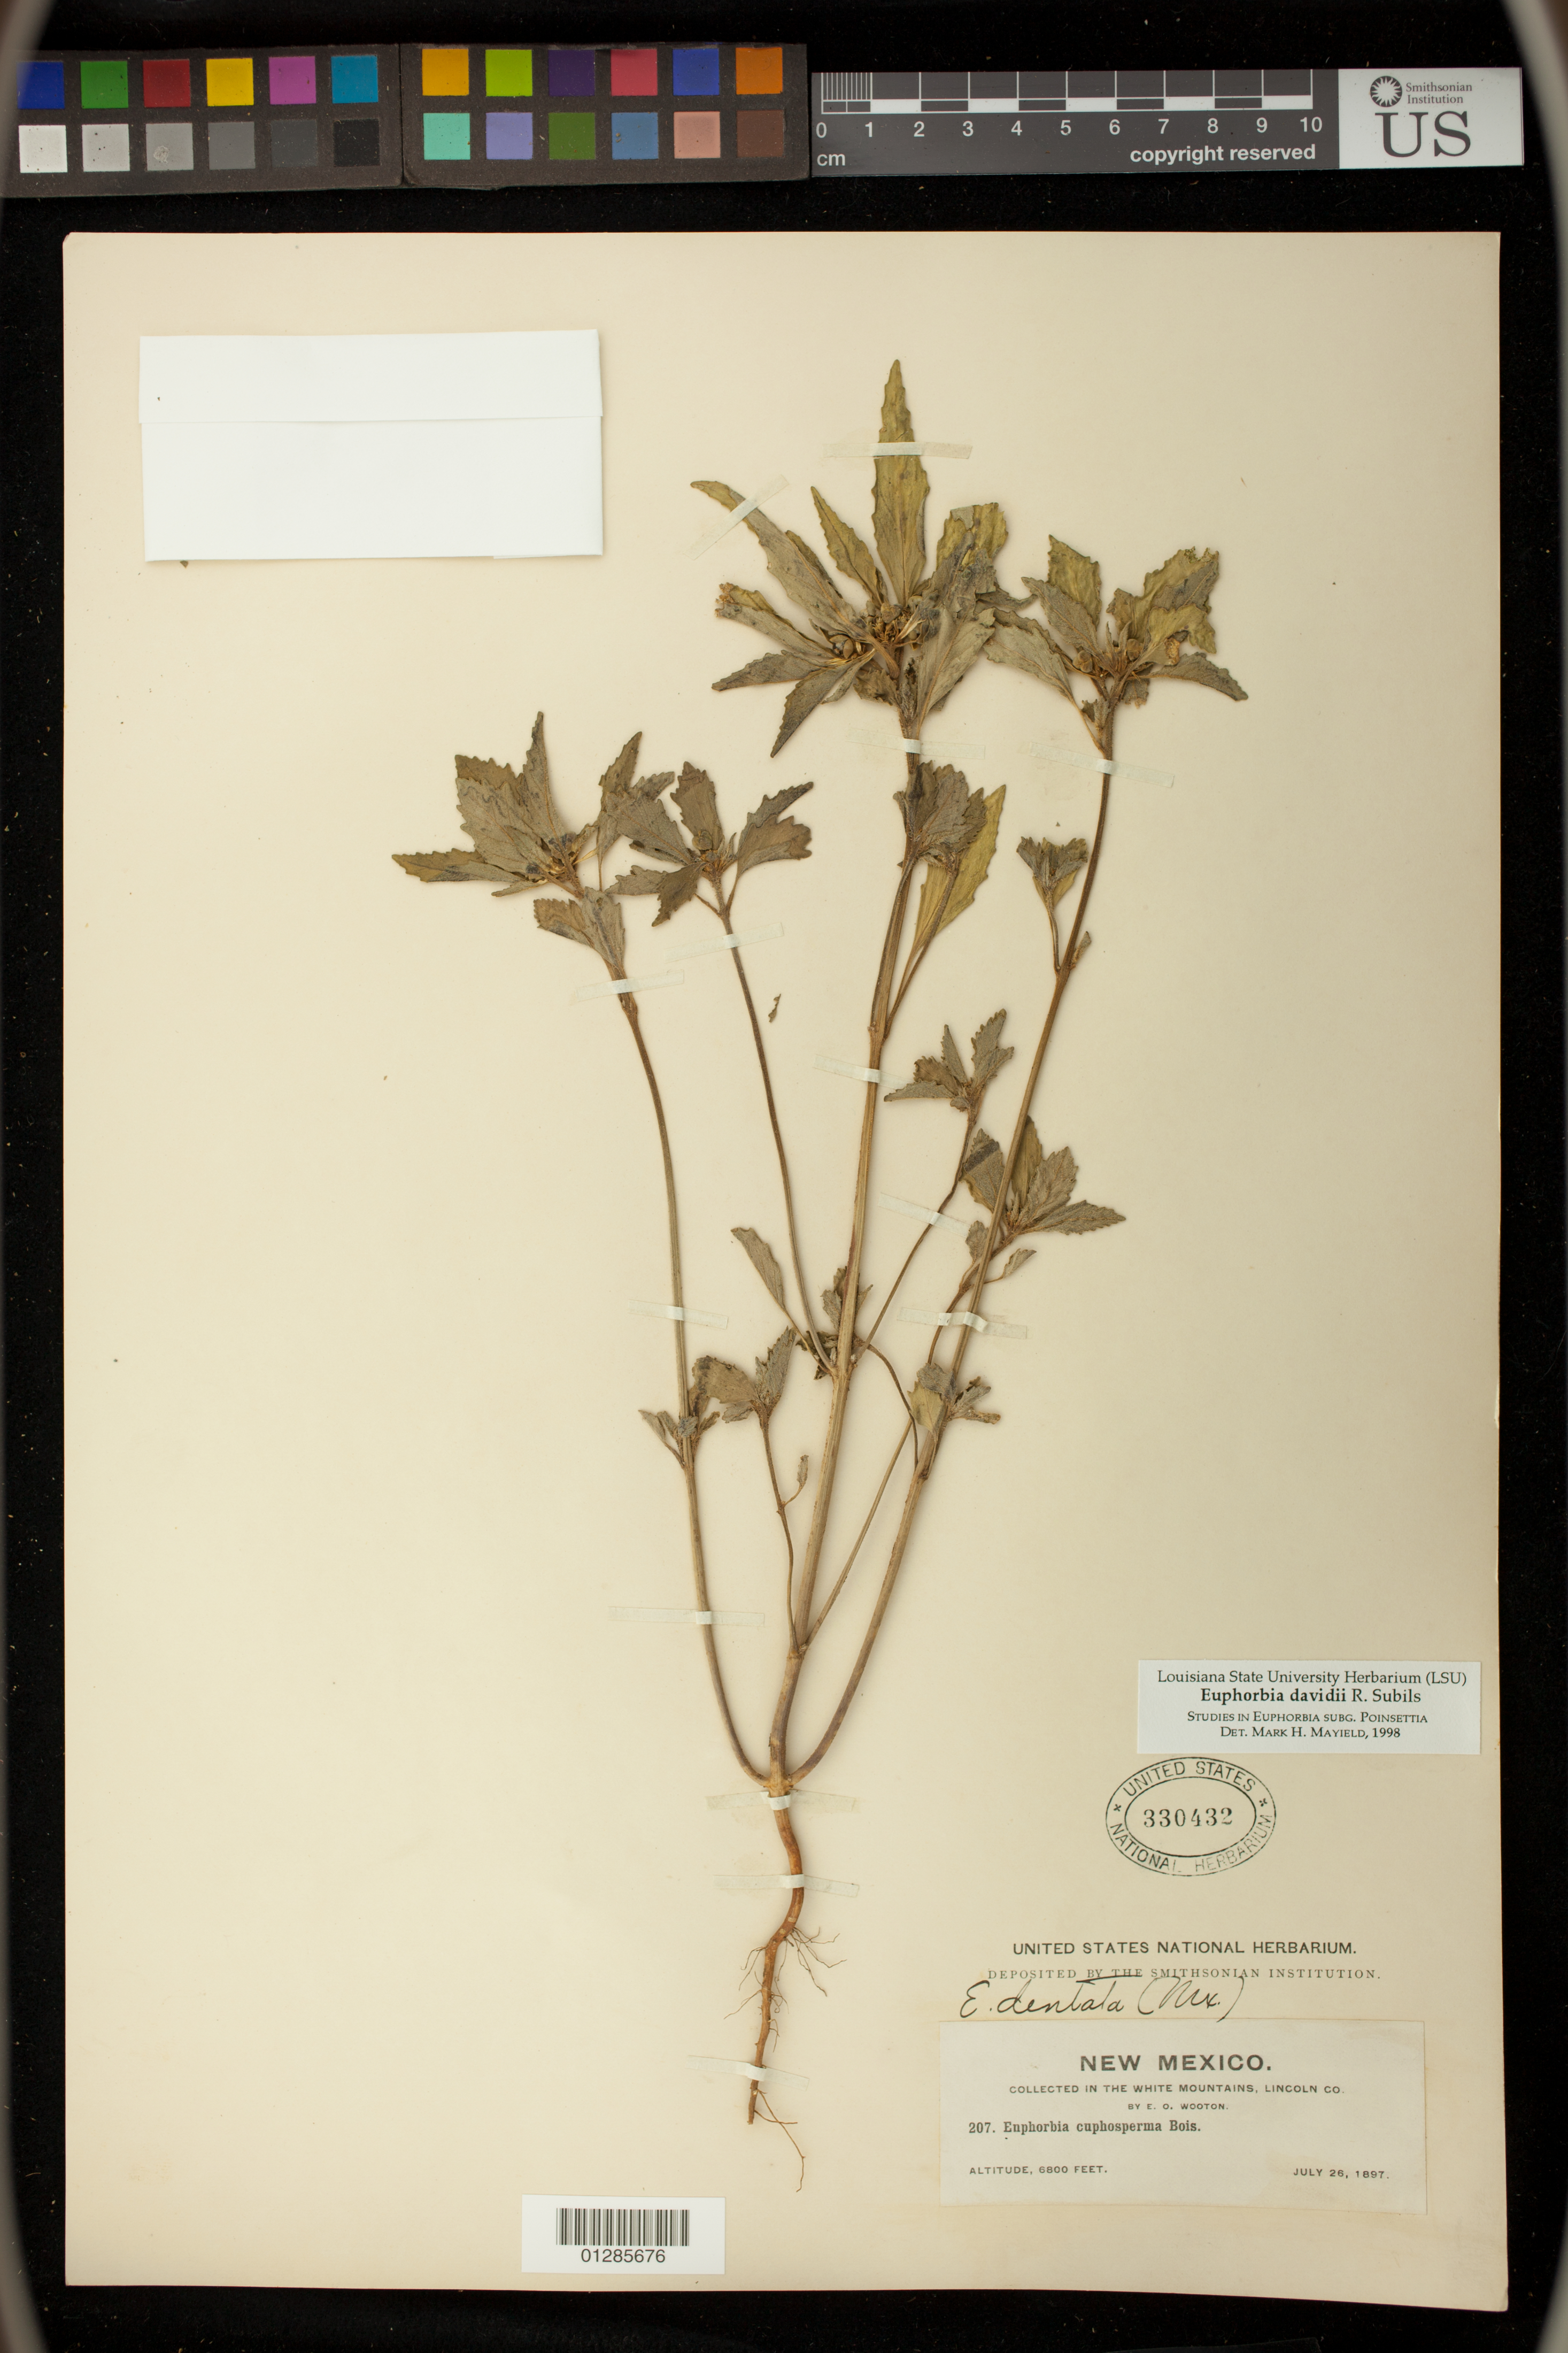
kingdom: Plantae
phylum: Tracheophyta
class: Magnoliopsida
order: Malpighiales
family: Euphorbiaceae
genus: Euphorbia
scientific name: Euphorbia davidii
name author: Subils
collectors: E. O. Wooton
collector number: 207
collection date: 1897-07-26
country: United States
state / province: New Mexico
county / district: Lincoln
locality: White Mountains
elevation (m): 2073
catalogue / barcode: US 330432